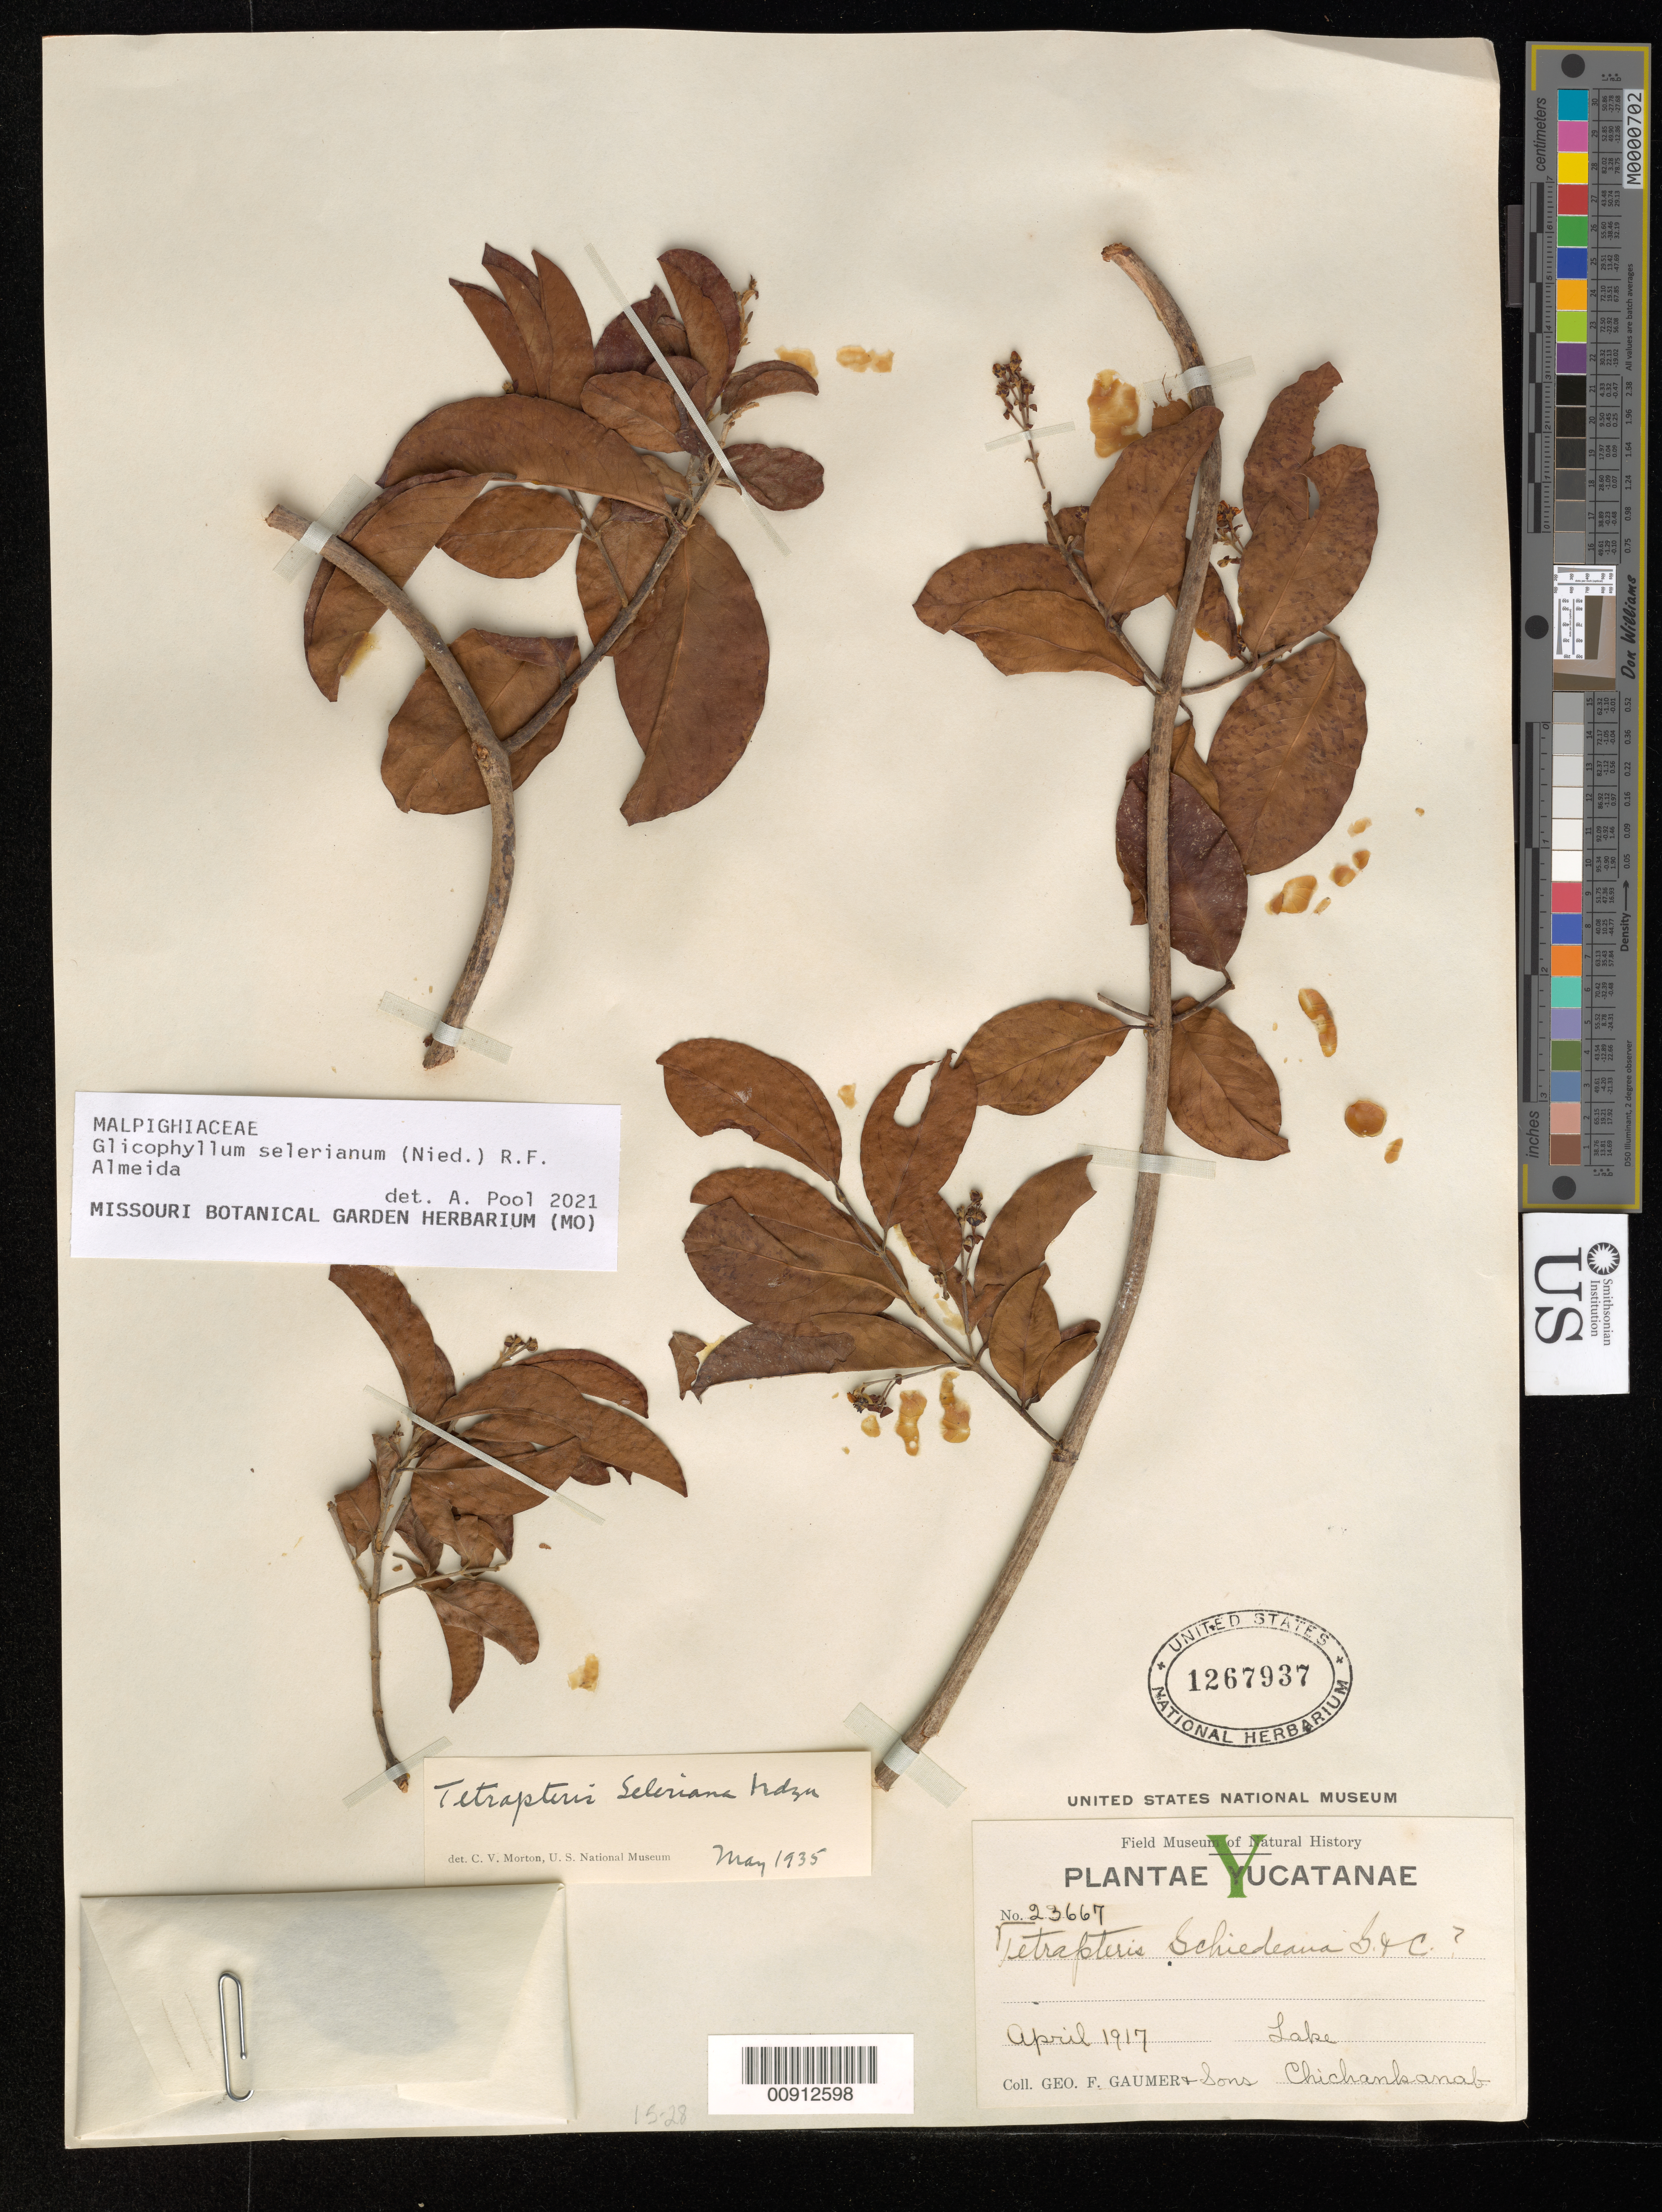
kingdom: Plantae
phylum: Tracheophyta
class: Magnoliopsida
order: Malpighiales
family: Malpighiaceae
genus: Glicophyllum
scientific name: Glicophyllum selerianum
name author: (Nied.) R.F. Almeida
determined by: Pool, A., (MO), Missouri Botanical Garden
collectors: G. F. Gaumer & et al.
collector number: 23667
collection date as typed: Apr 1917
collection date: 1917-04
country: Mexico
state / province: Quintana Roo / Yucatán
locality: Lake Chichankanab.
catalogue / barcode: US 1267937